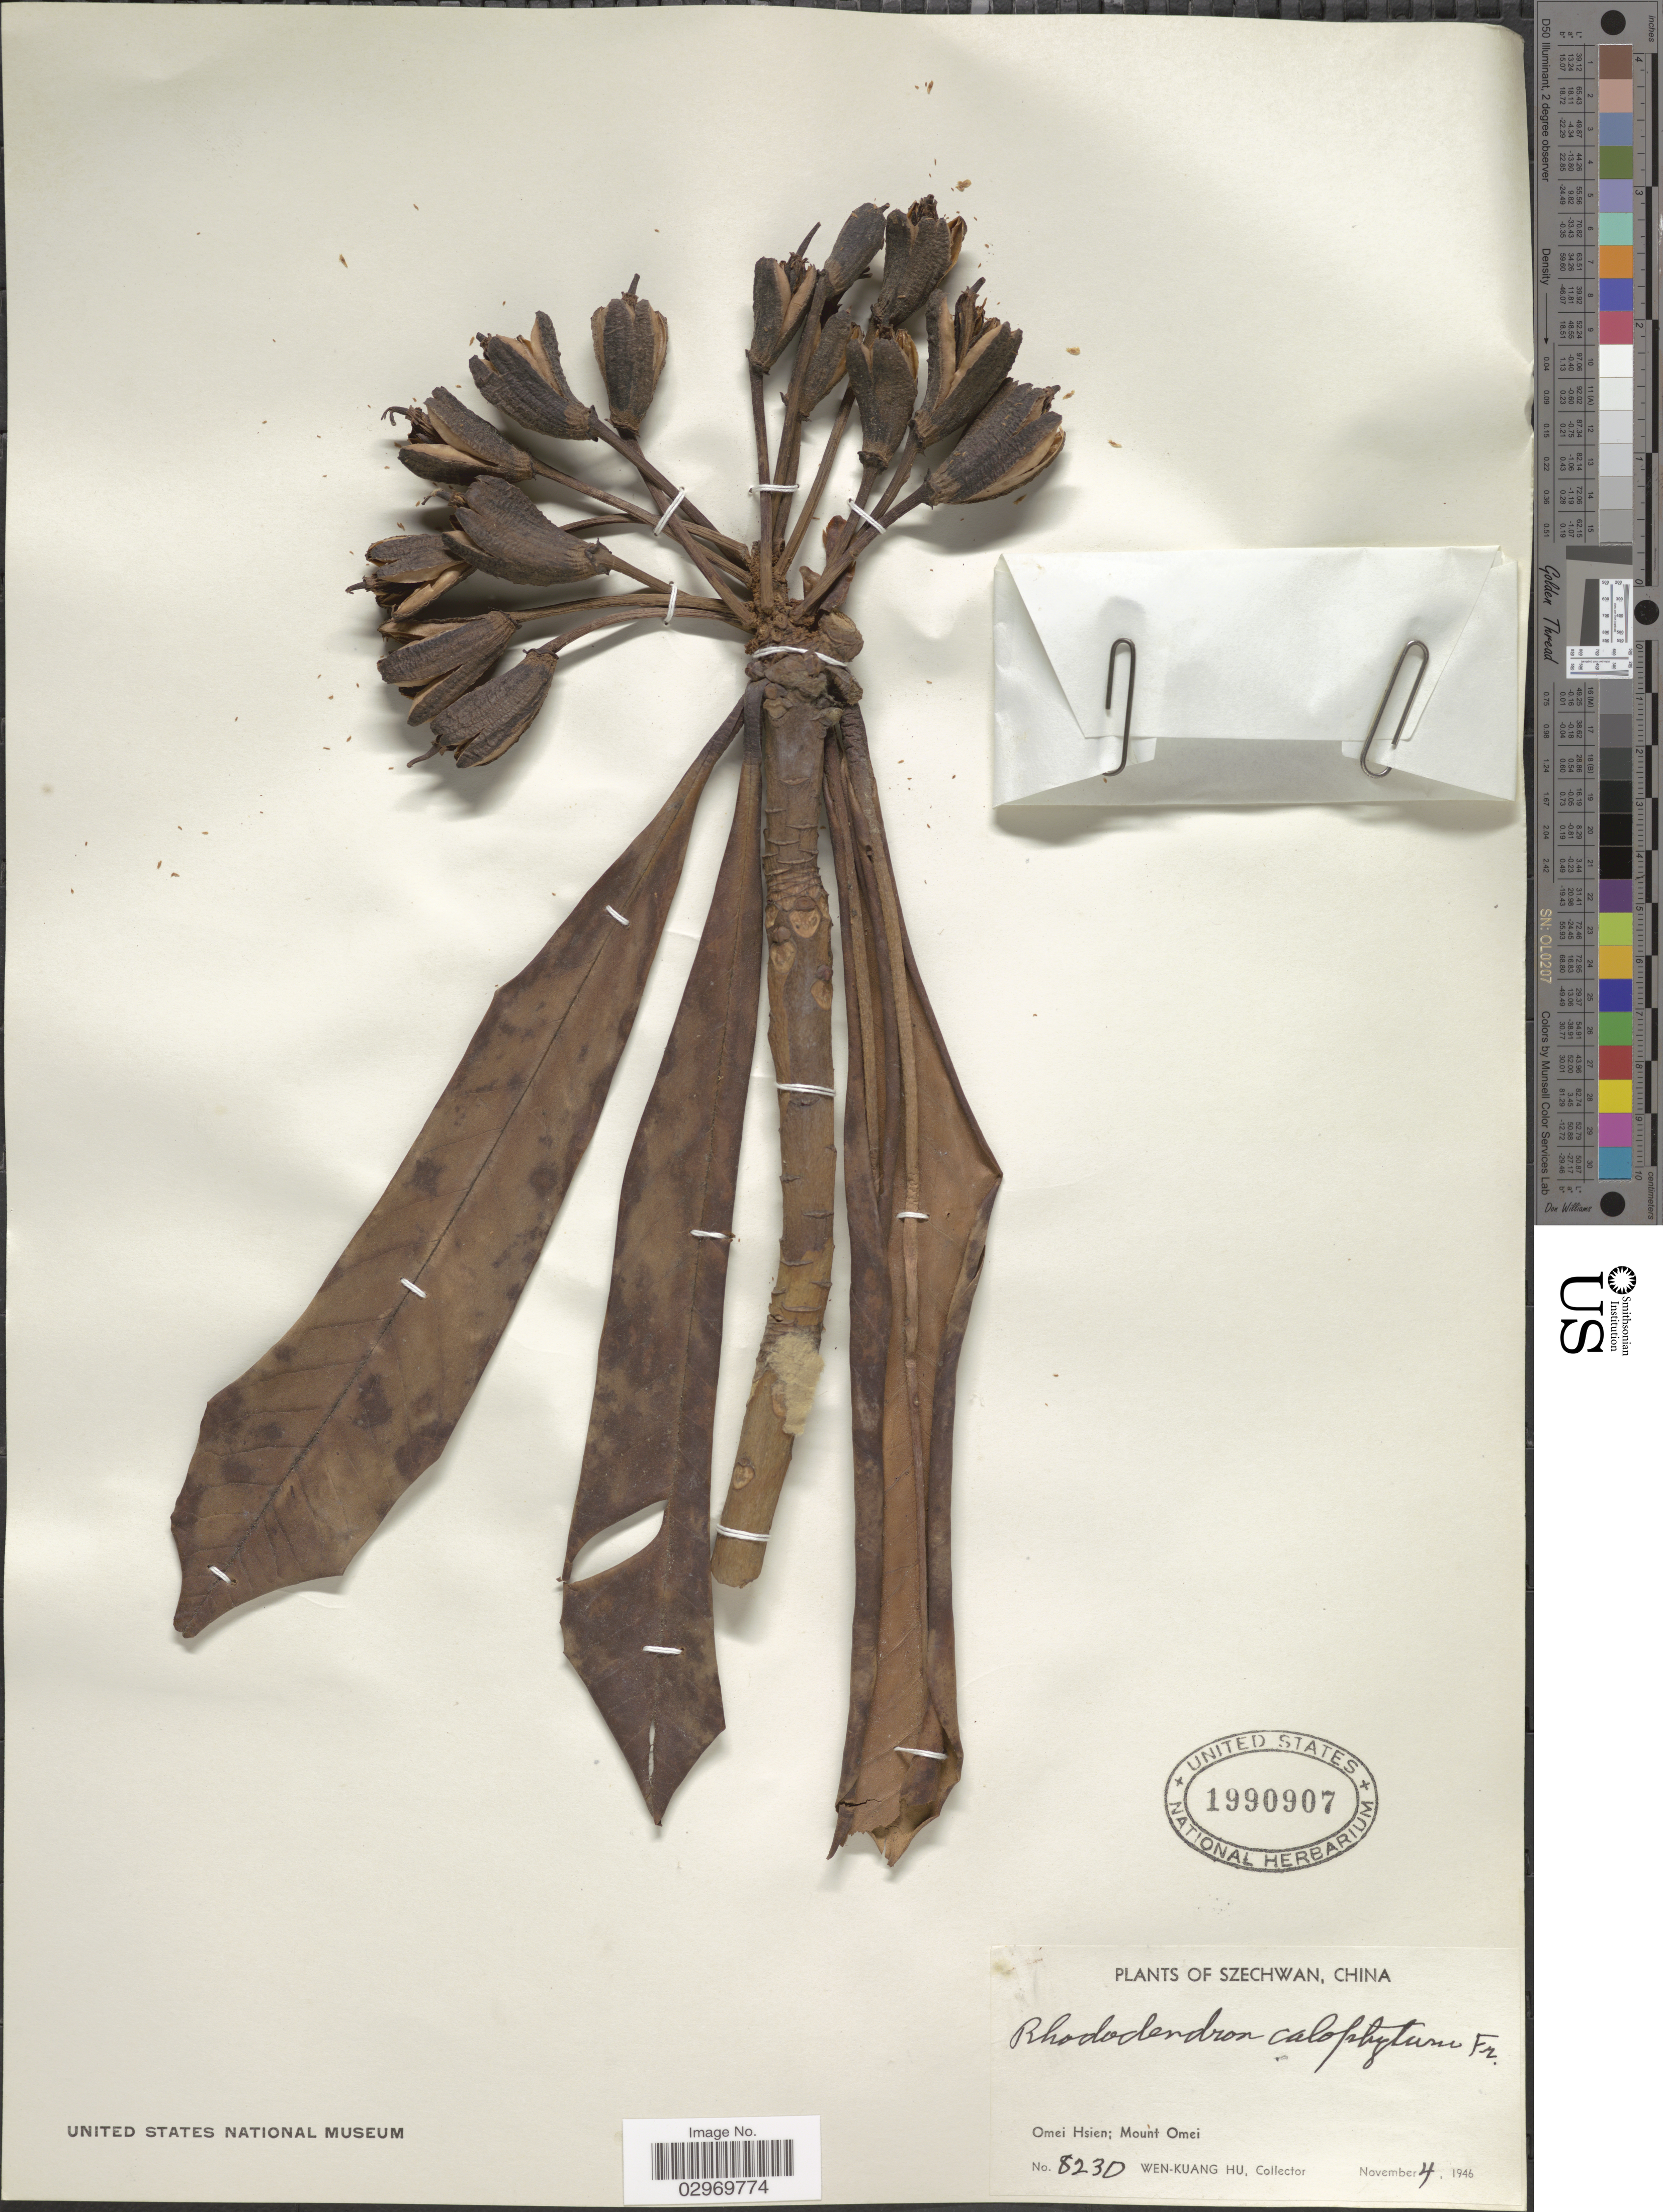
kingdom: Plantae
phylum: Tracheophyta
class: Magnoliopsida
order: Ericales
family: Ericaceae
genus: Rhododendron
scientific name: Rhododendron calophytum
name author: Franch.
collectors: W. K. Hu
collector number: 8230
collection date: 1946-11-04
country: China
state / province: Sichuan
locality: Szechwan. Omei Hsien; Mount Omei.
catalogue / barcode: US 1990907